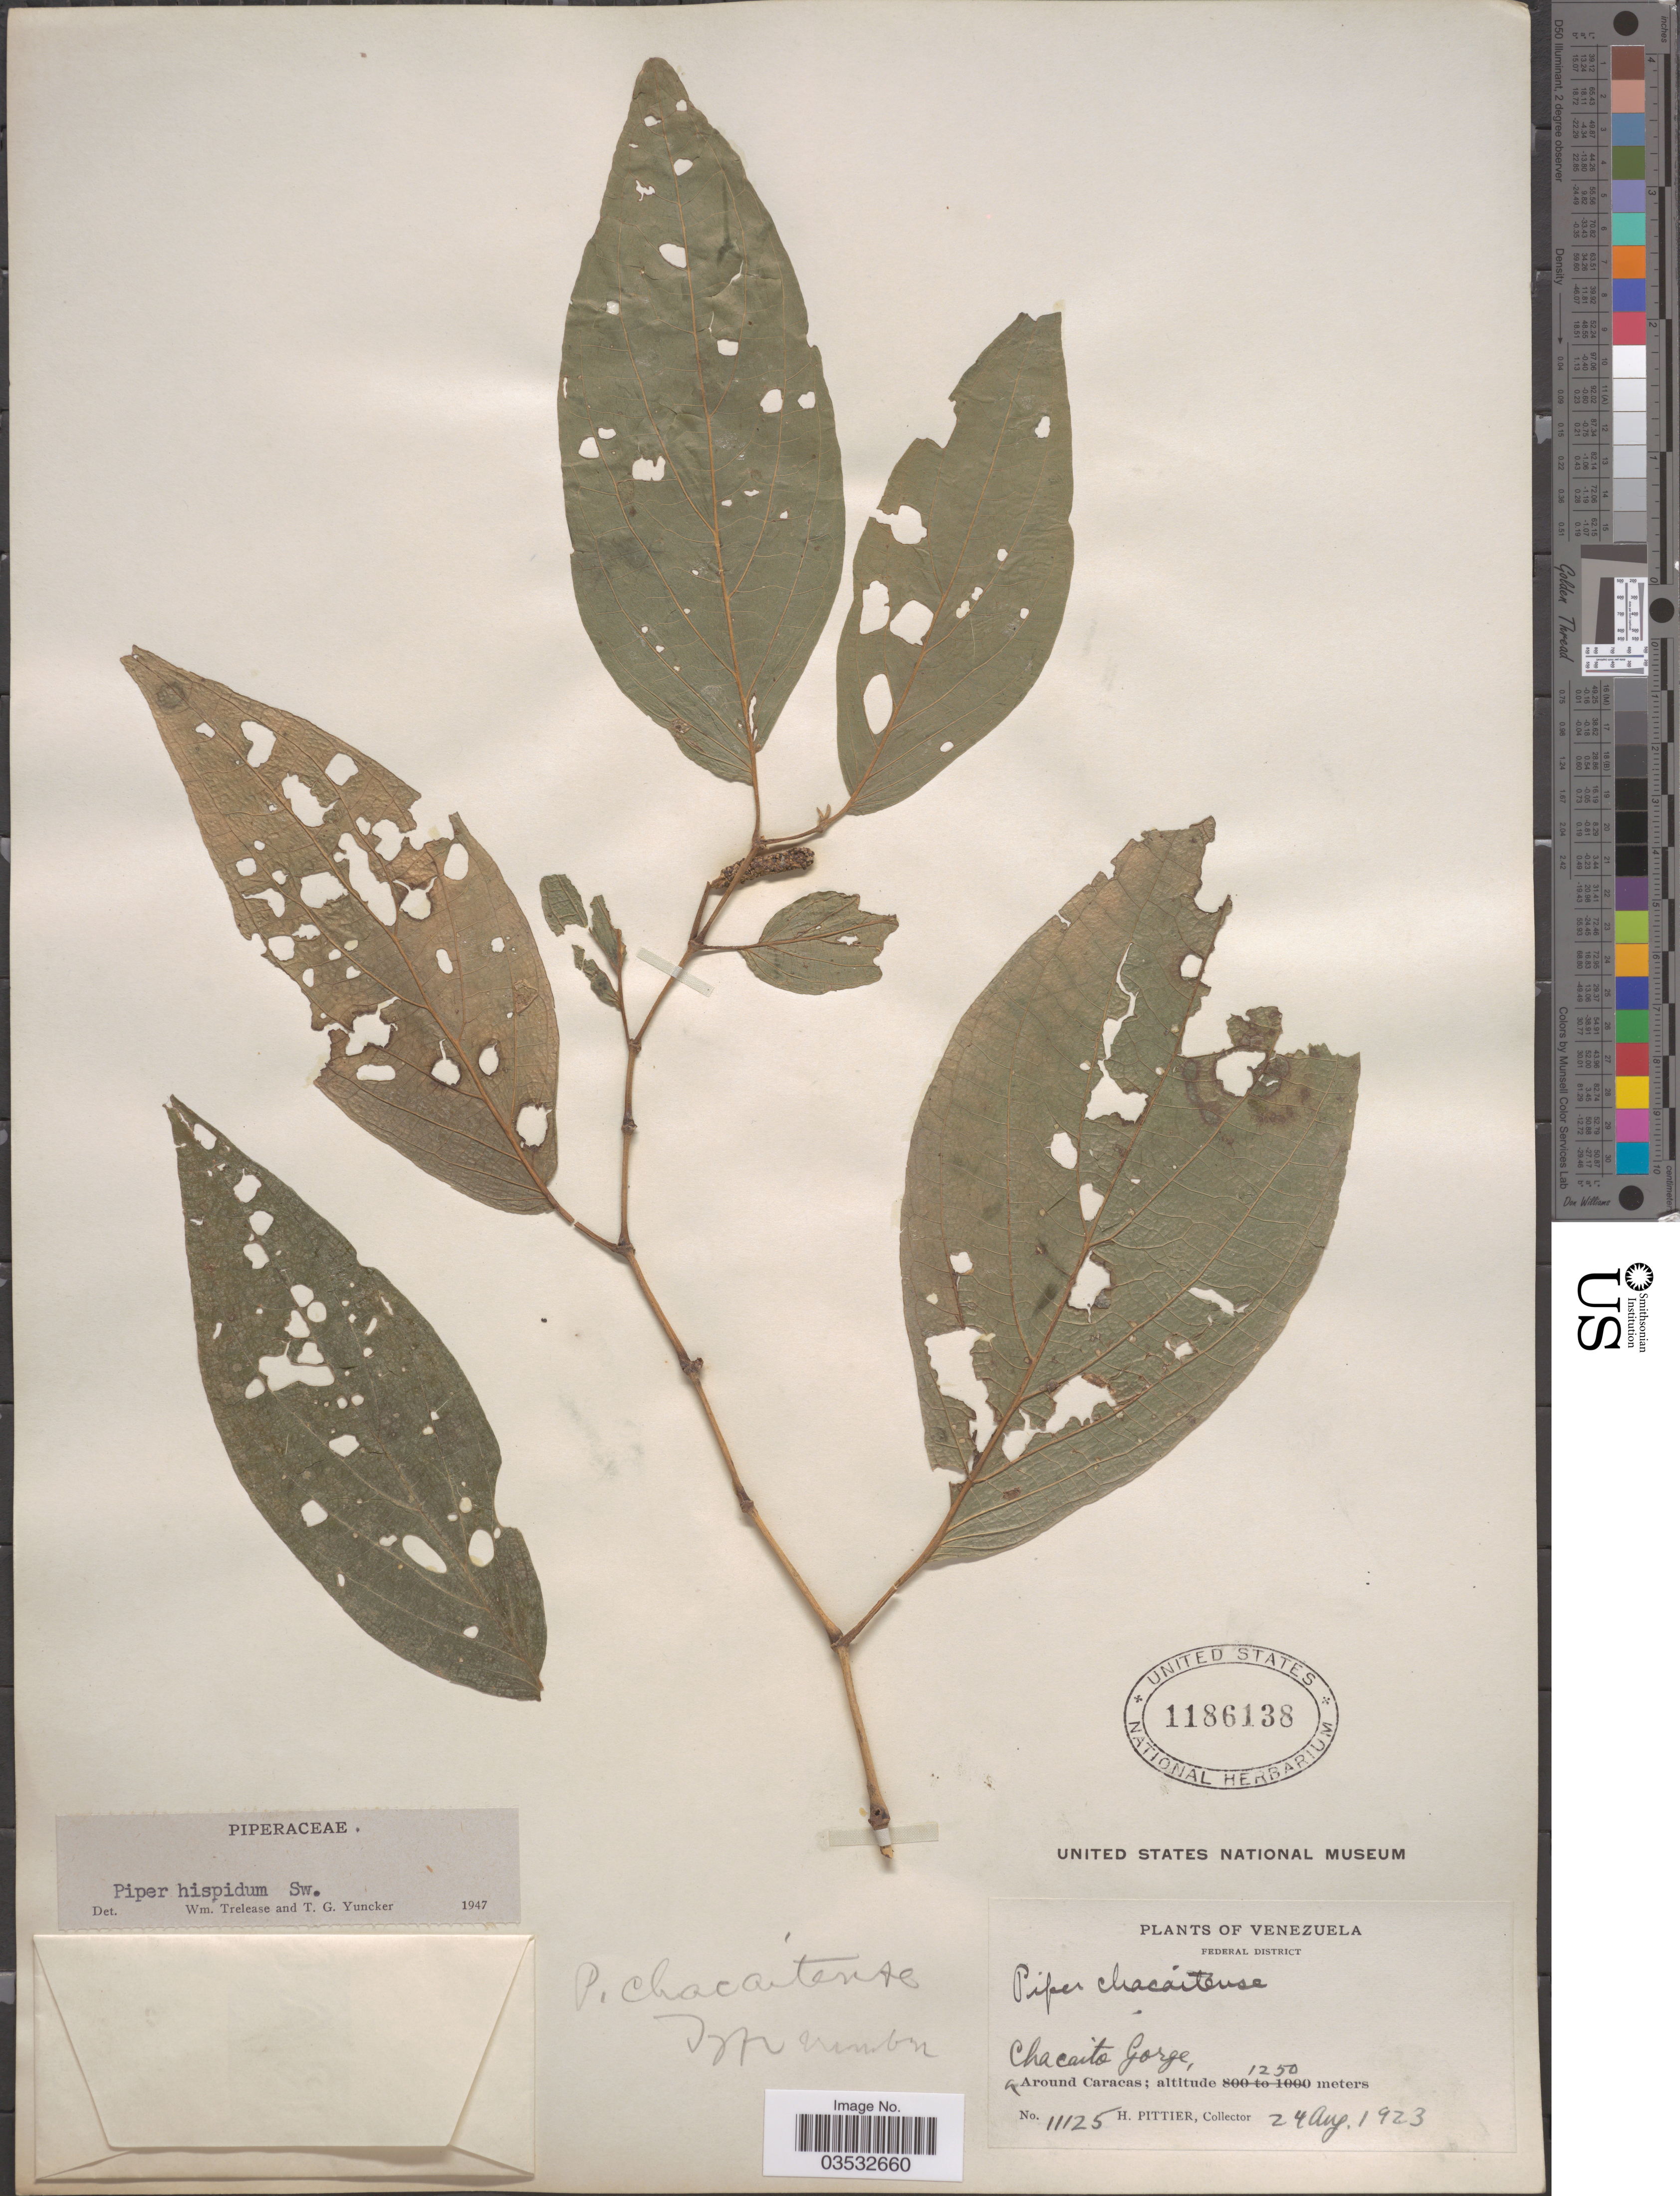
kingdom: Plantae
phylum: Tracheophyta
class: Magnoliopsida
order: Piperales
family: Piperaceae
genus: Piper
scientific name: Piper hispidum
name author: Sw.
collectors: H. F. Pittier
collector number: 11125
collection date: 1923-08-24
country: Venezuela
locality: Federal District. Chacaito Gorge, Around Caracas.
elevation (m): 1250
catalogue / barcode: US 1186138